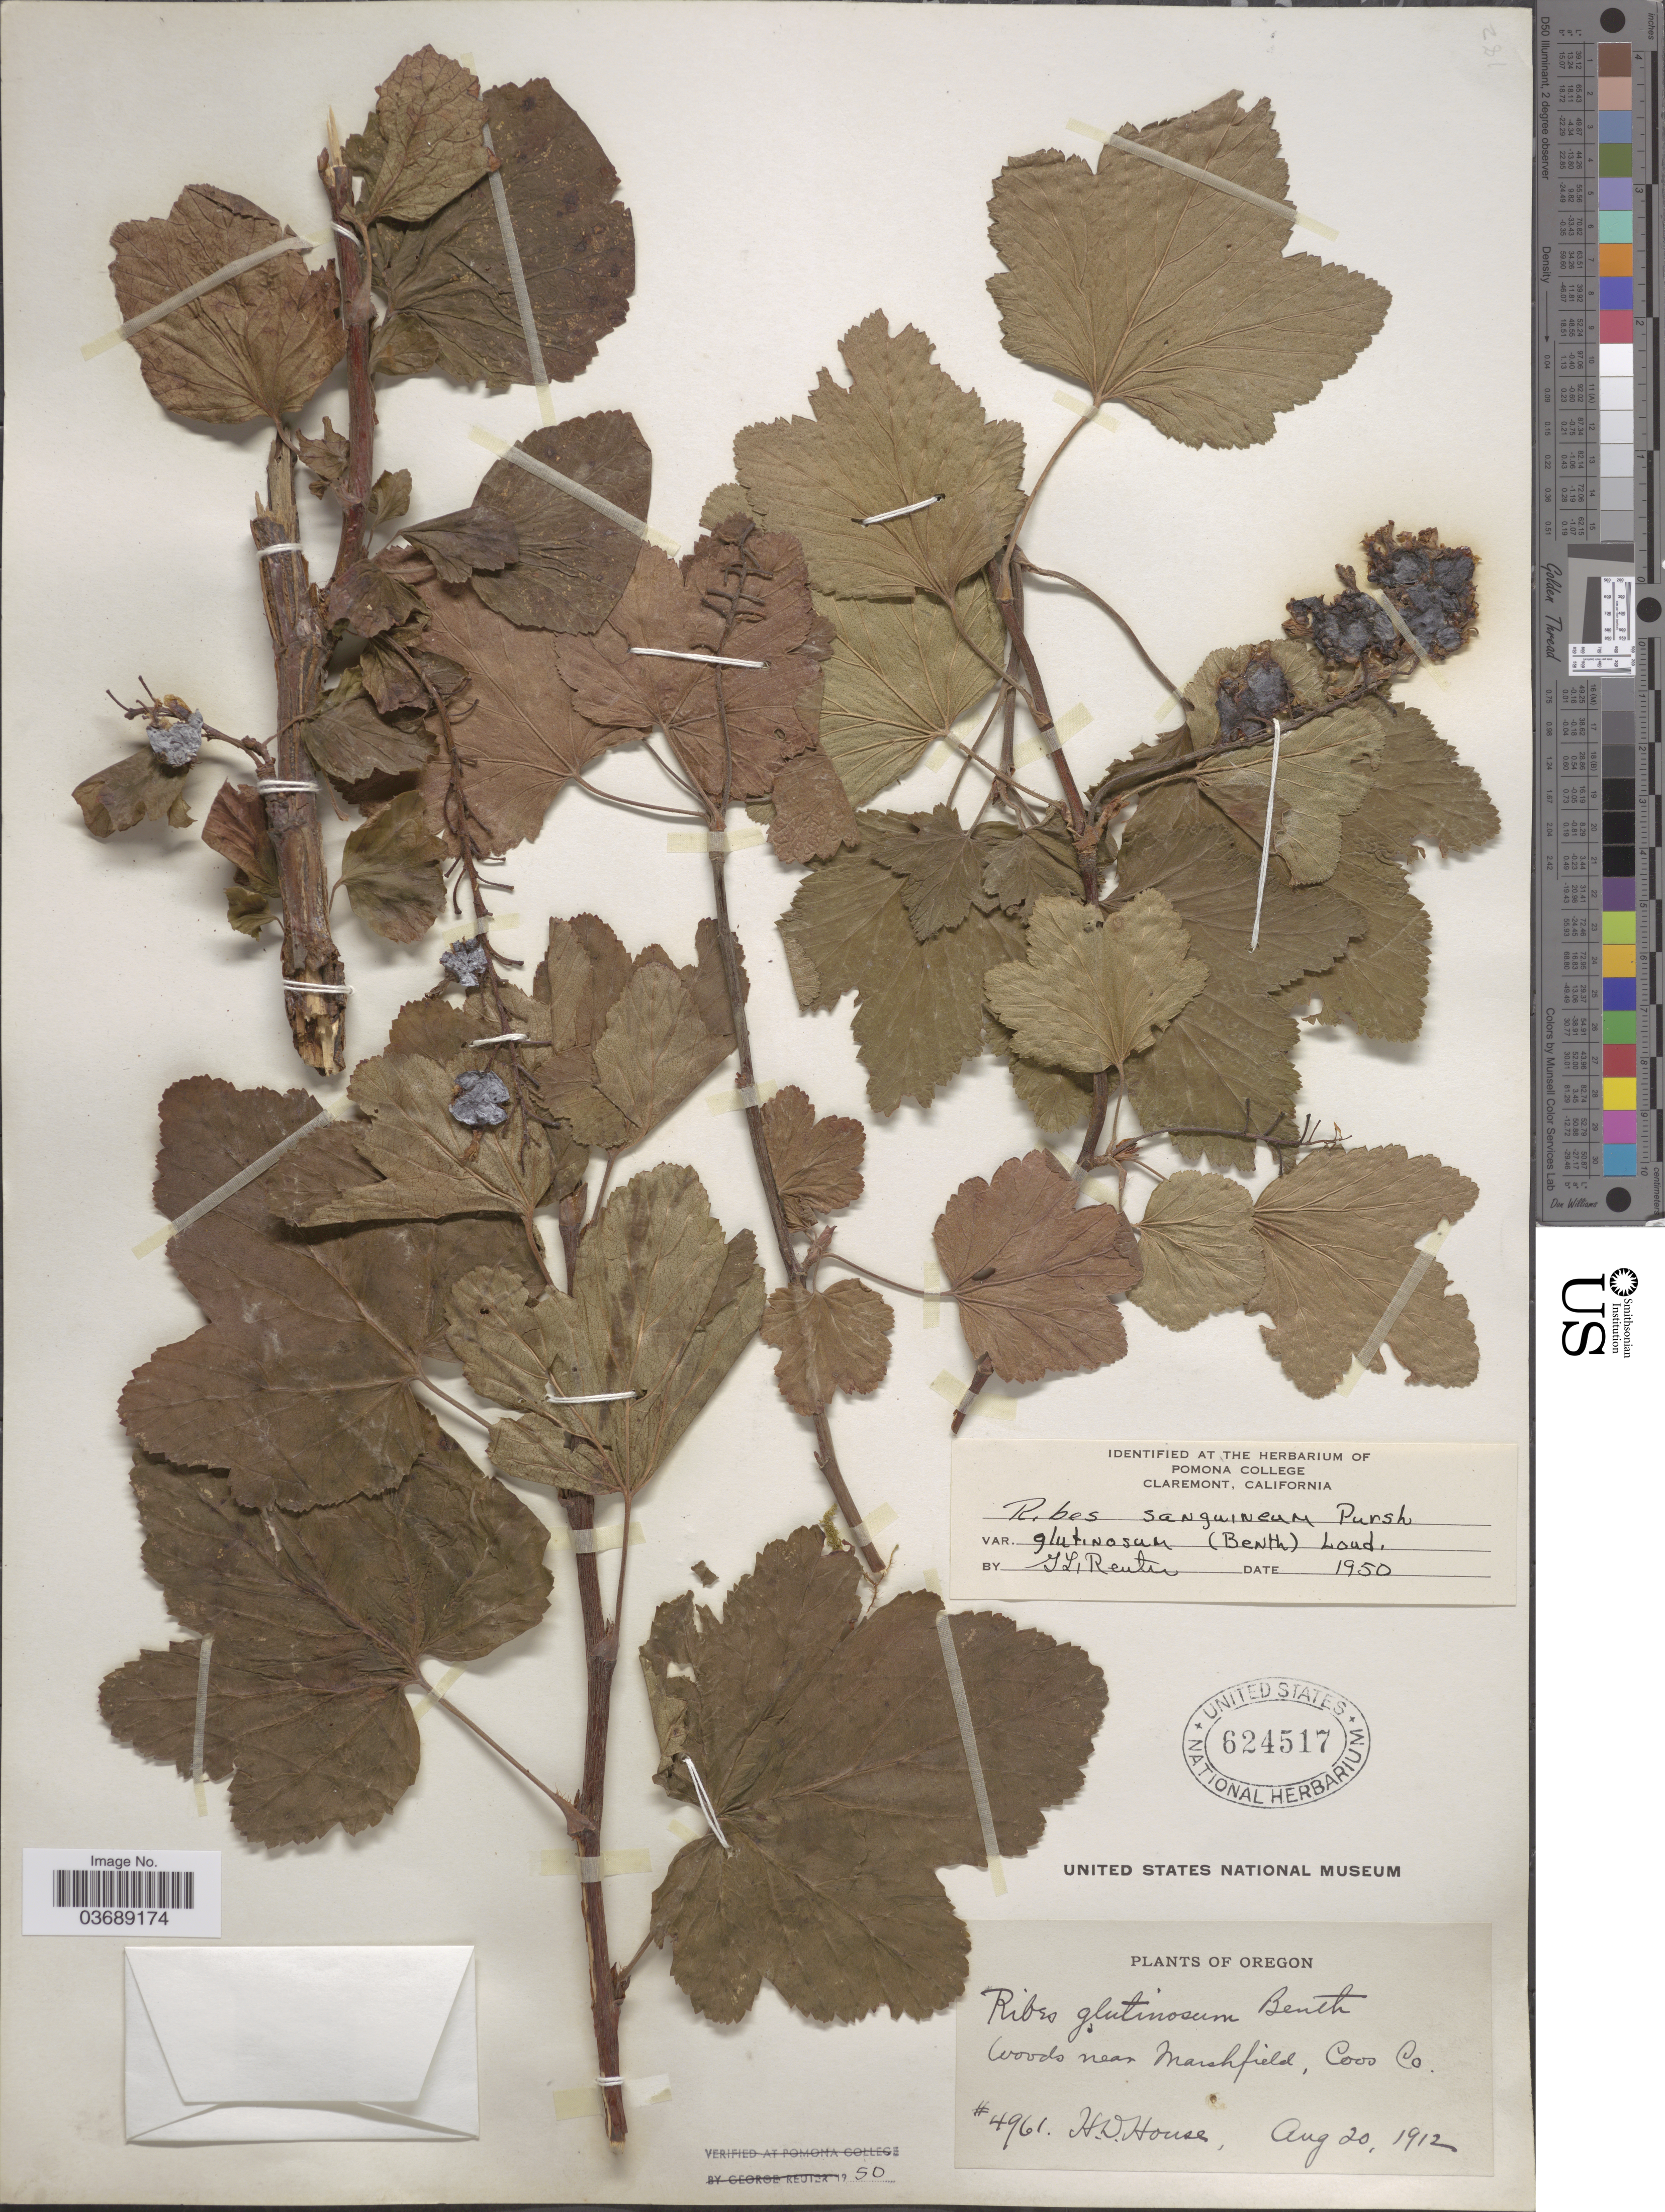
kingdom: Plantae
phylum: Tracheophyta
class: Magnoliopsida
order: Saxifragales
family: Grossulariaceae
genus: Ribes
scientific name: Ribes sanguineum var. glutinosum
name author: (Benth.) Loudon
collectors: H. D. House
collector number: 4961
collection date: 1912-08-20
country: United States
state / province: Oregon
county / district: Coos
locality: Woods near Marshfield, Coos Co.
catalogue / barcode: US 624517